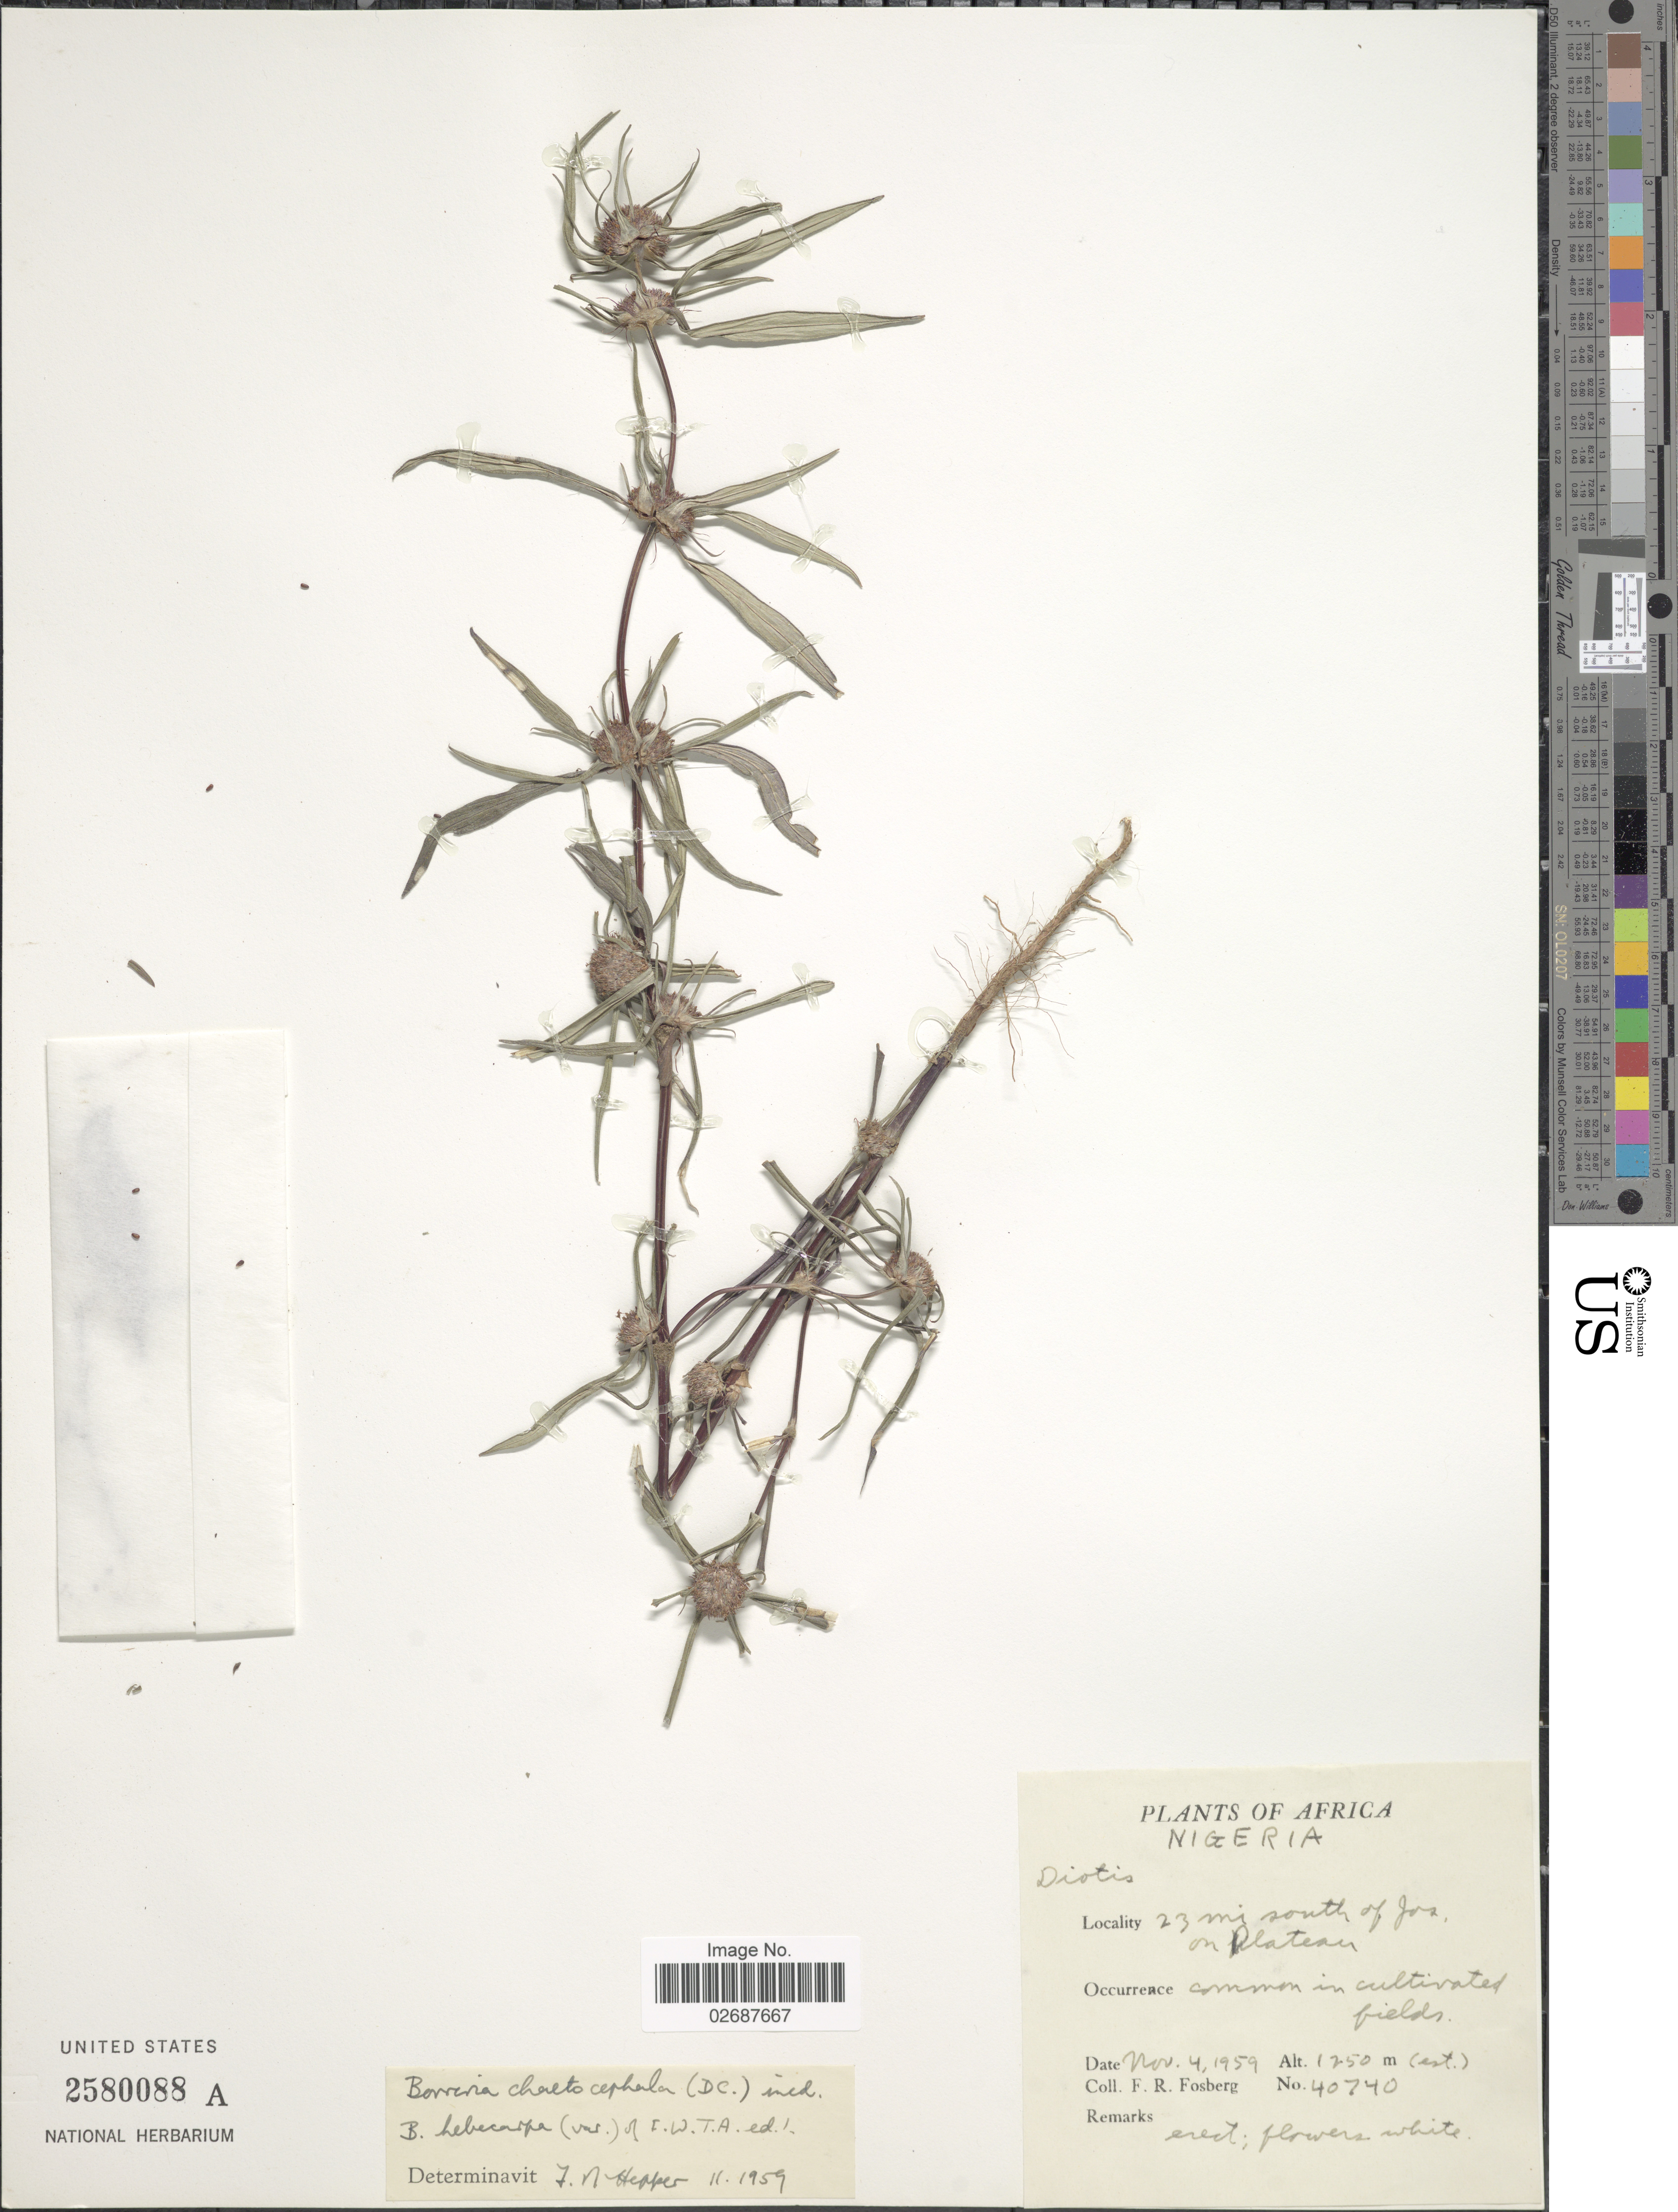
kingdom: Plantae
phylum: Tracheophyta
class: Magnoliopsida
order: Gentianales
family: Rubiaceae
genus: Borreria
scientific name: Borreria sp.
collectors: F. R. Fosberg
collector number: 40740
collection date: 1959-11-04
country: Nigeria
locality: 23 mi south of Jos. on Plateau, common in cultivated fields.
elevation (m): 1250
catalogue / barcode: US 2580088A